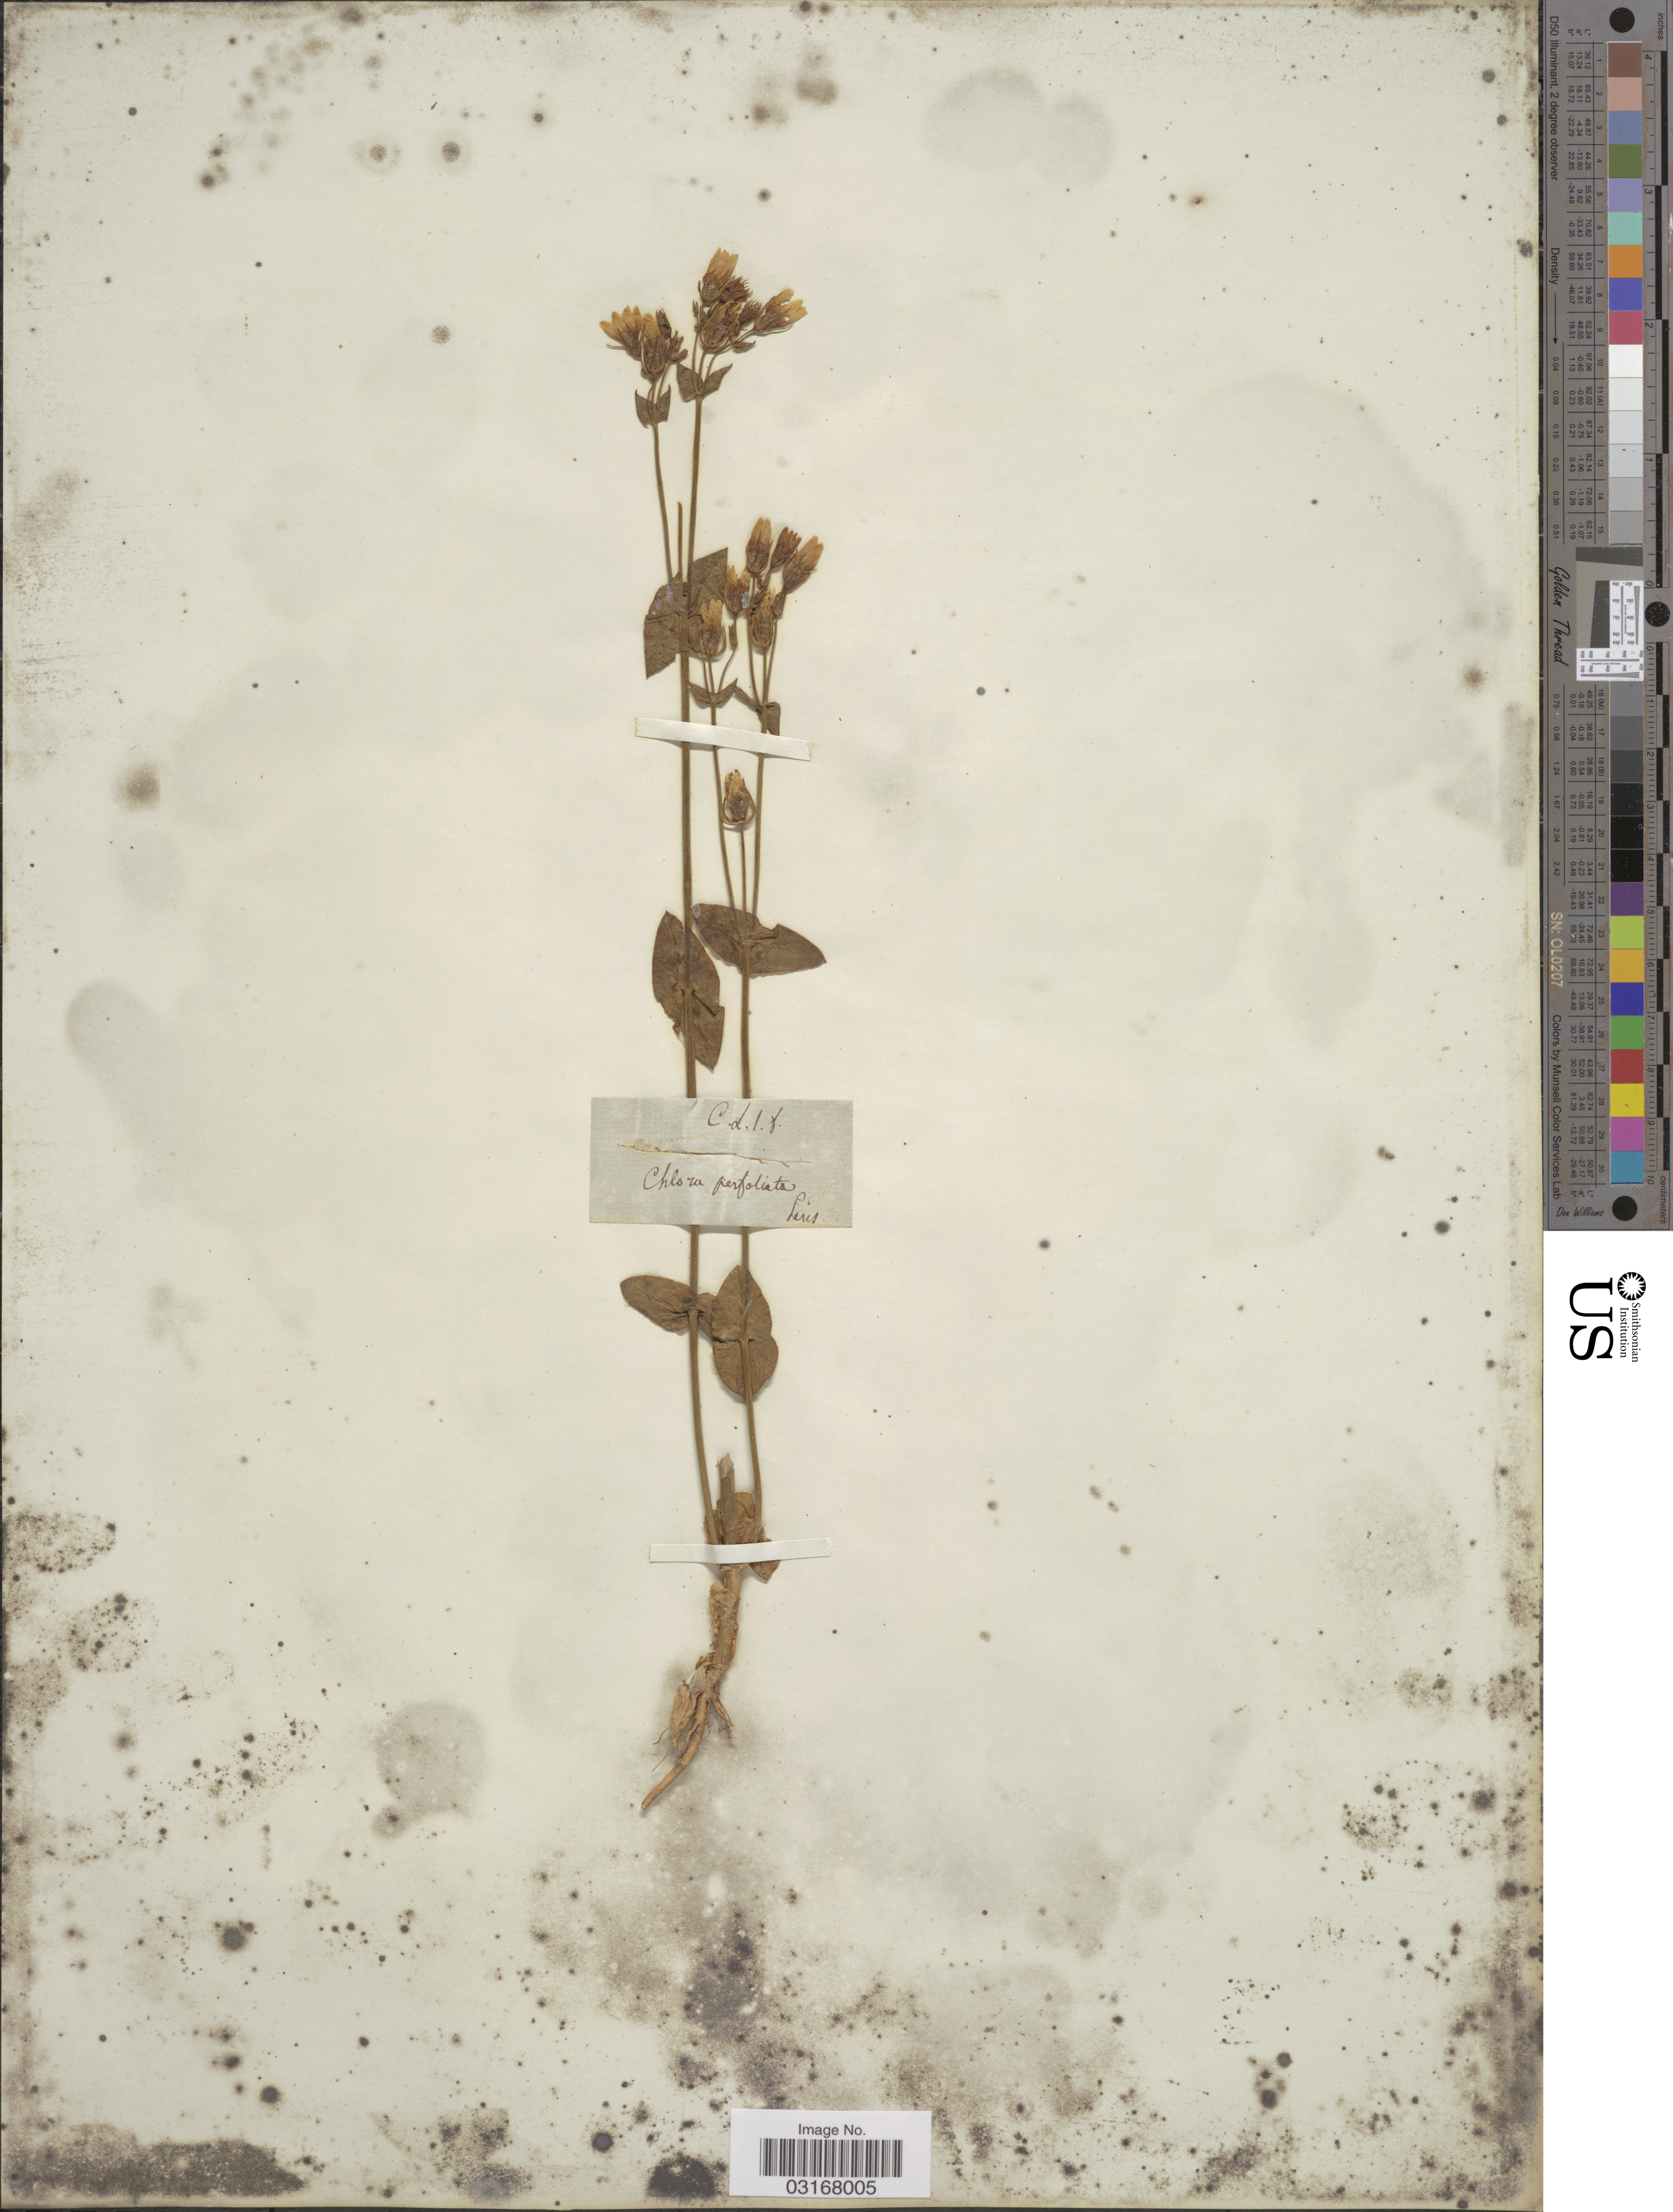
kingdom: Plantae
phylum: Tracheophyta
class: Magnoliopsida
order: Gentianales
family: Gentianaceae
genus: Chlora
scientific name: Chlora perfoliata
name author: (L.) L.